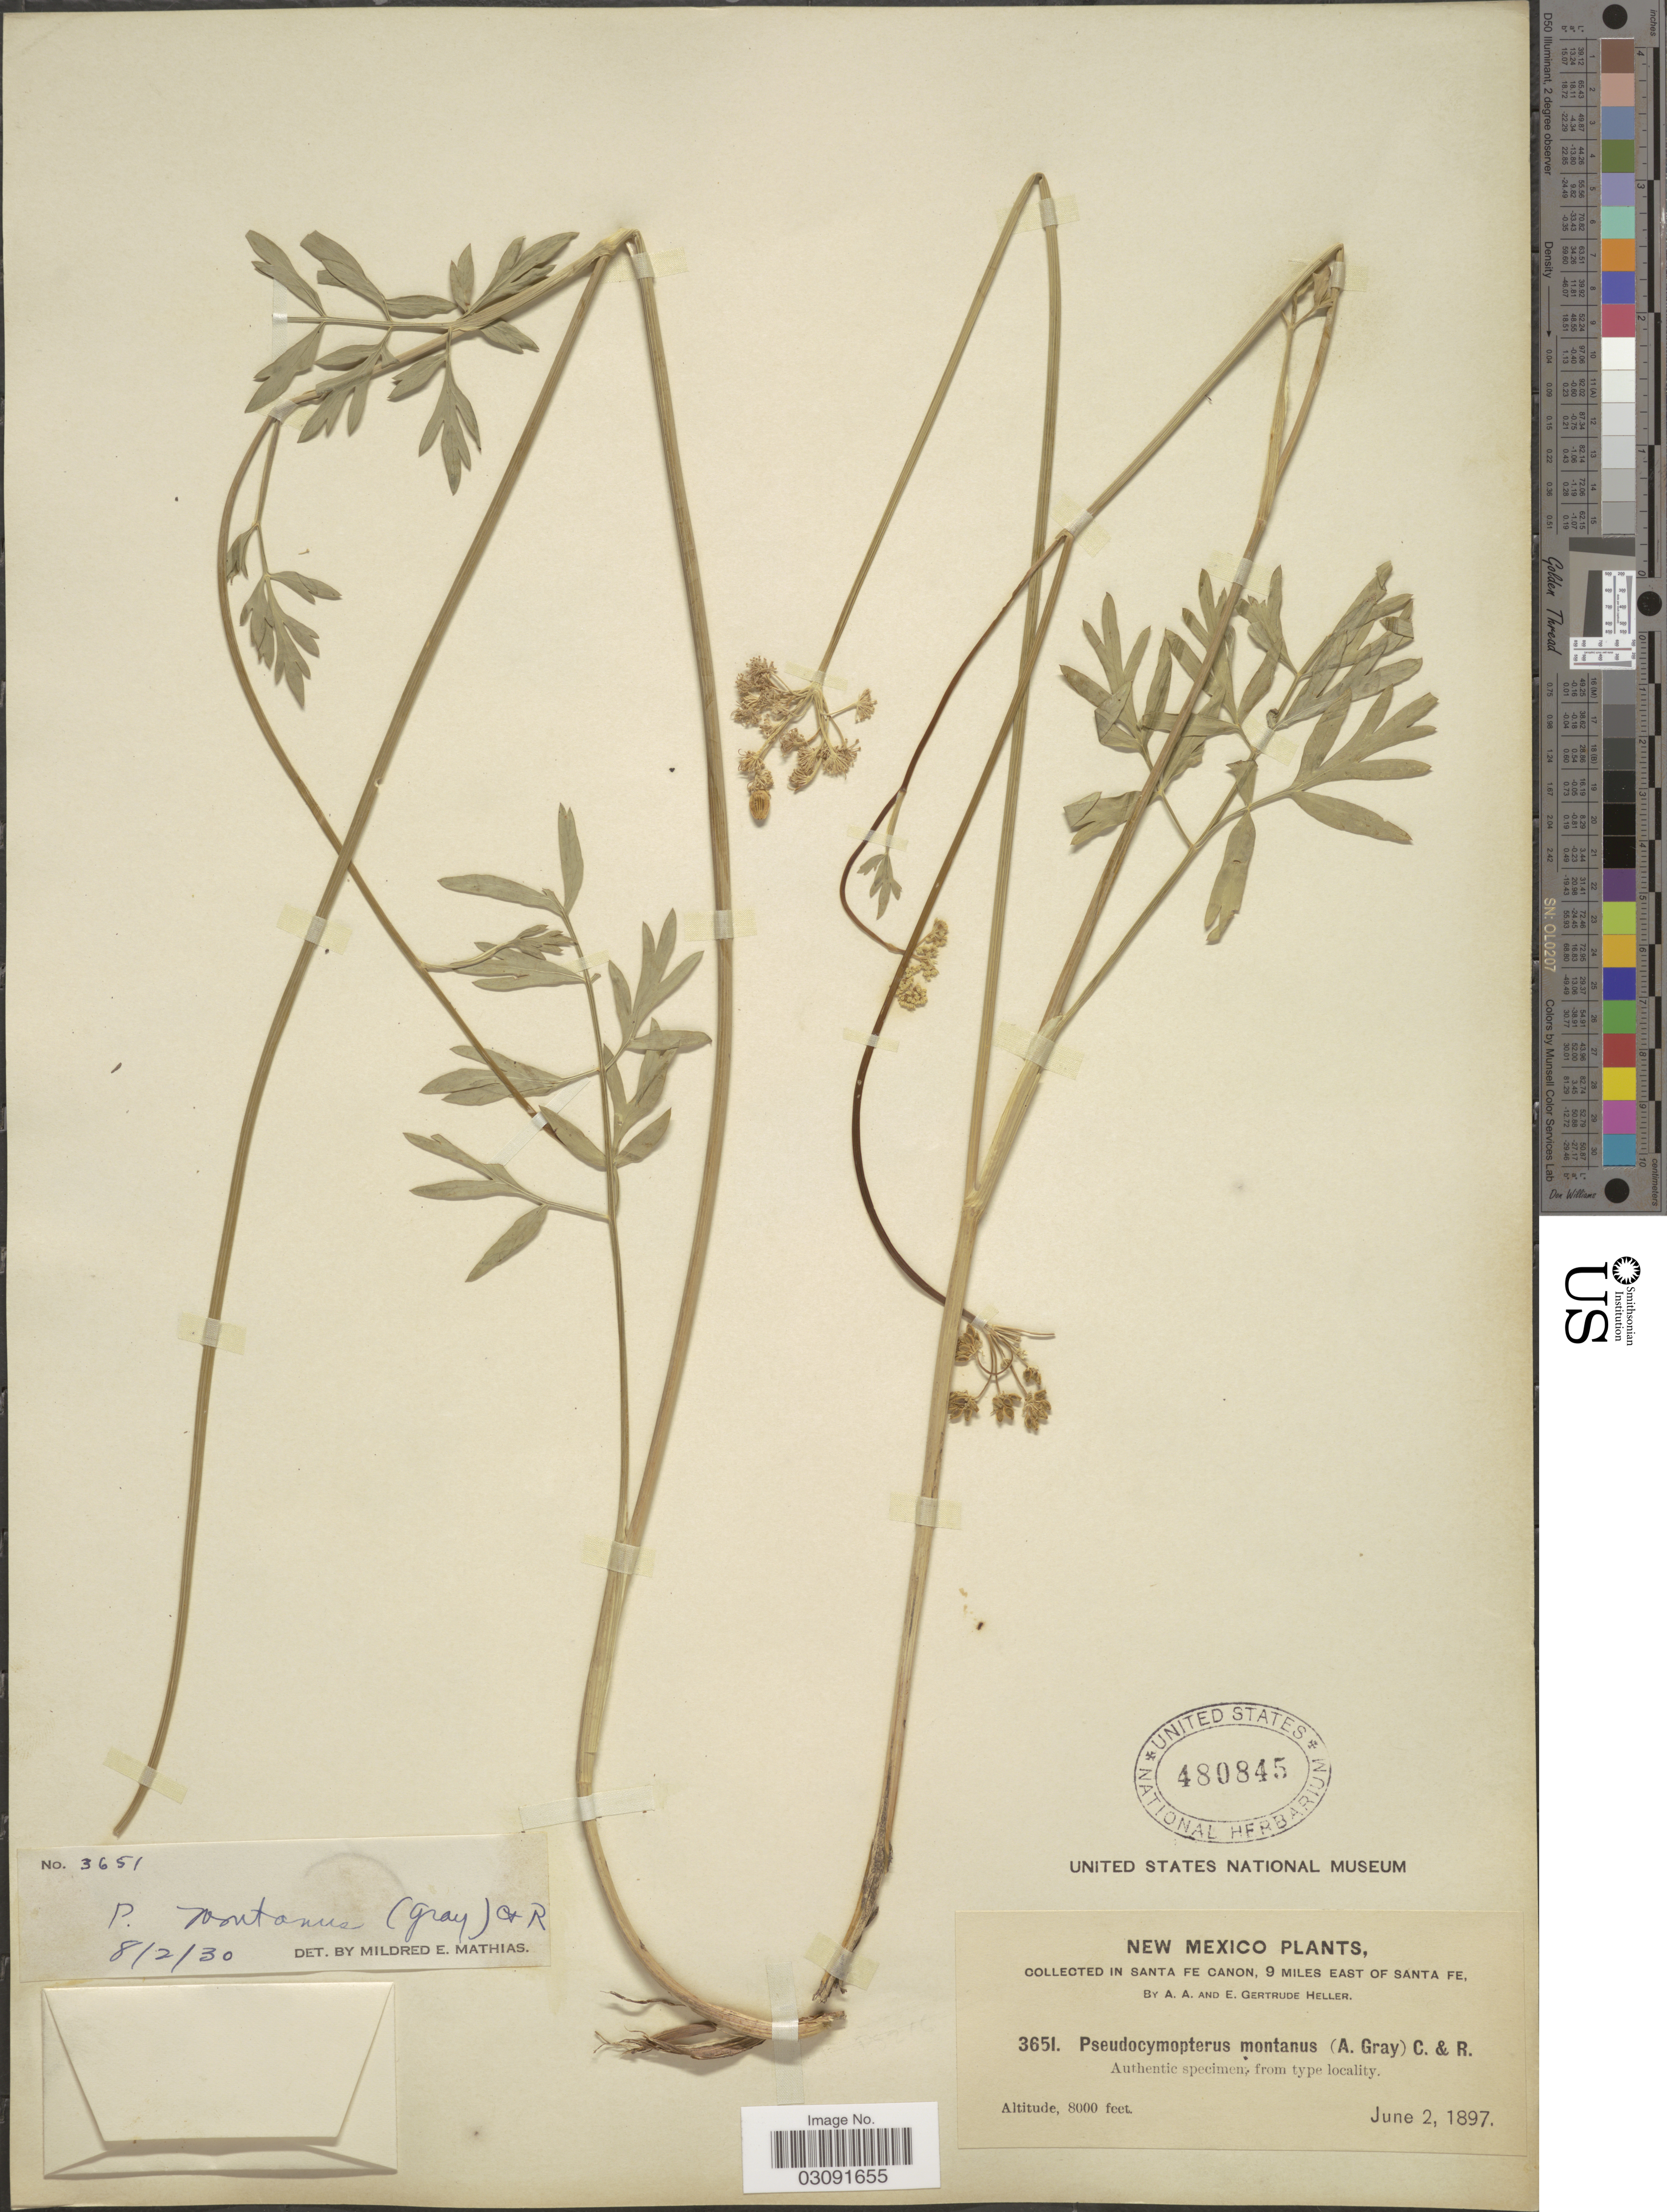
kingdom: Plantae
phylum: Tracheophyta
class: Magnoliopsida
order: Apiales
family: Apiaceae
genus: Pseudocymopterus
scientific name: Pseudocymopterus montanus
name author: (A. Gray) J.M. Coult. & Rose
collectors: Bro. G. Arsène & E. Gertrude Heller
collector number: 3651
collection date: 1897-06-02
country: United States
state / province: New Mexico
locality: In Santa Fe Canon, 9 Miles East of Santa Fe.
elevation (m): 2438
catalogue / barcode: US 480845